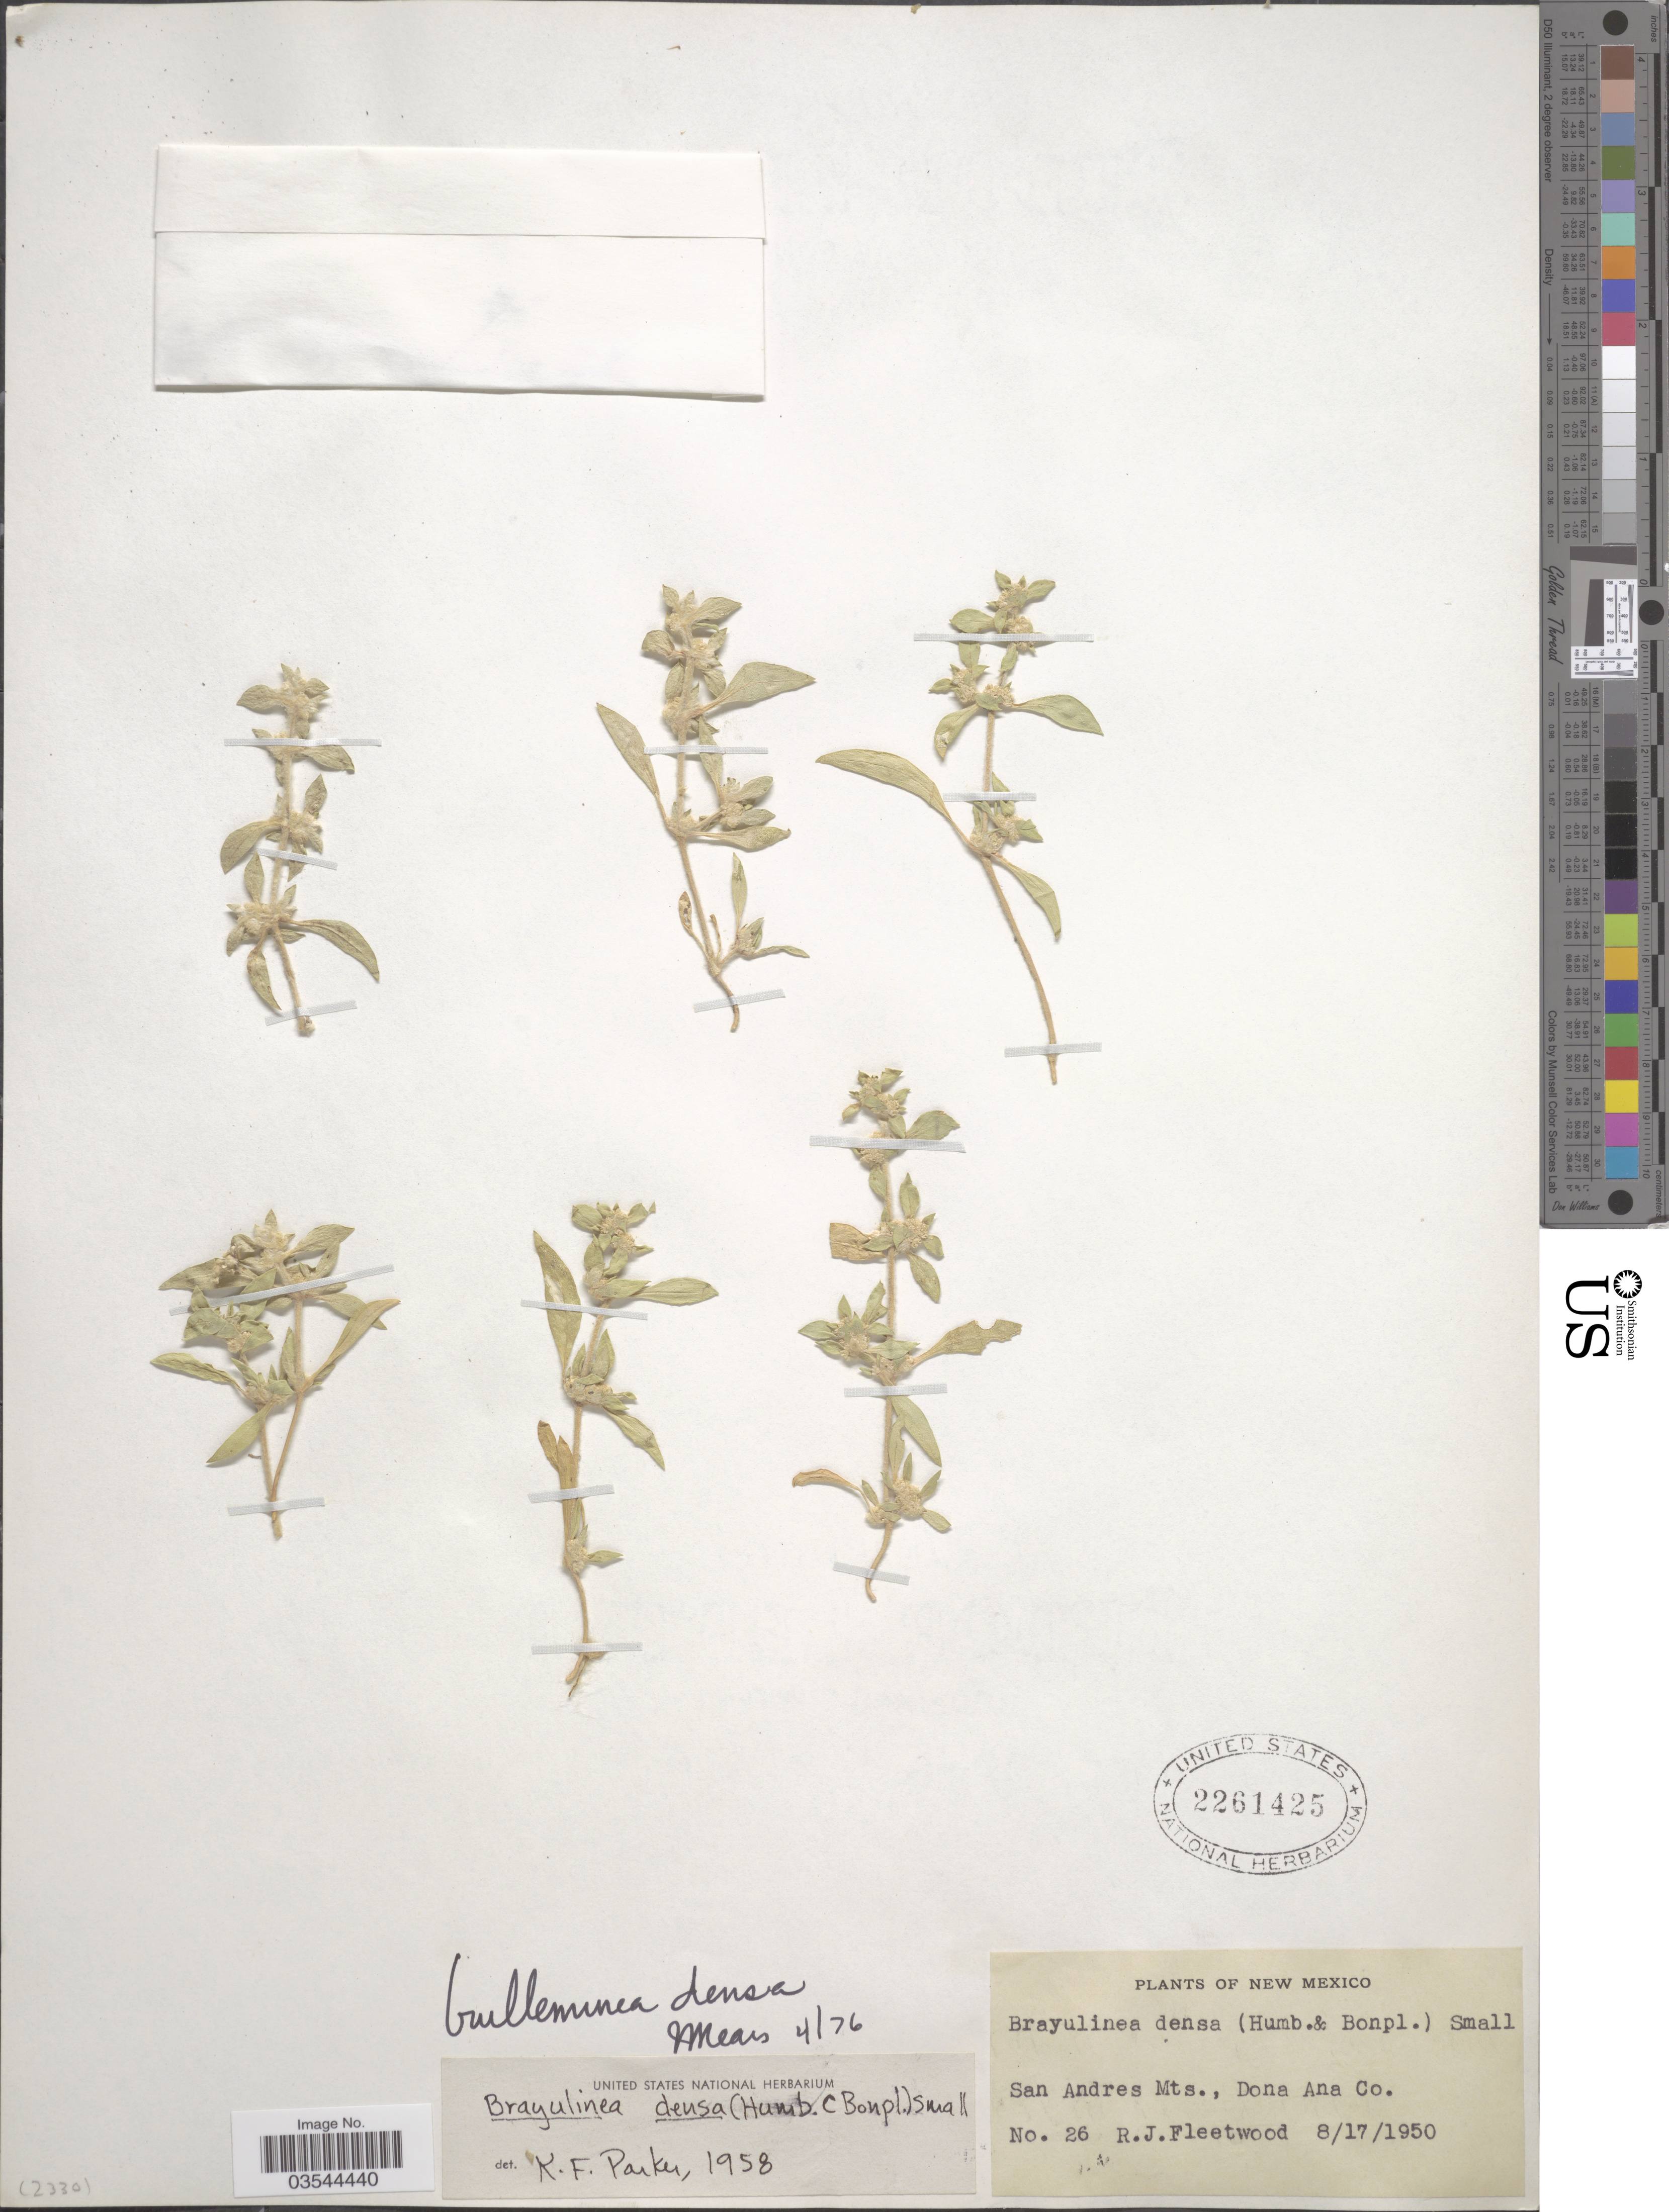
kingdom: Plantae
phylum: Tracheophyta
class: Magnoliopsida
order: Caryophyllales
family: Amaranthaceae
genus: Guilleminea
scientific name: Guilleminea densa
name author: (Humb. & Bonpl. ex Schult.) Moq.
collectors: R. J. Fleetwood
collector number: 26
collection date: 1950-08-17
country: United States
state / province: New Mexico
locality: San Andres Mts., Dona Ana Co.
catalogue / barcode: US 2261425